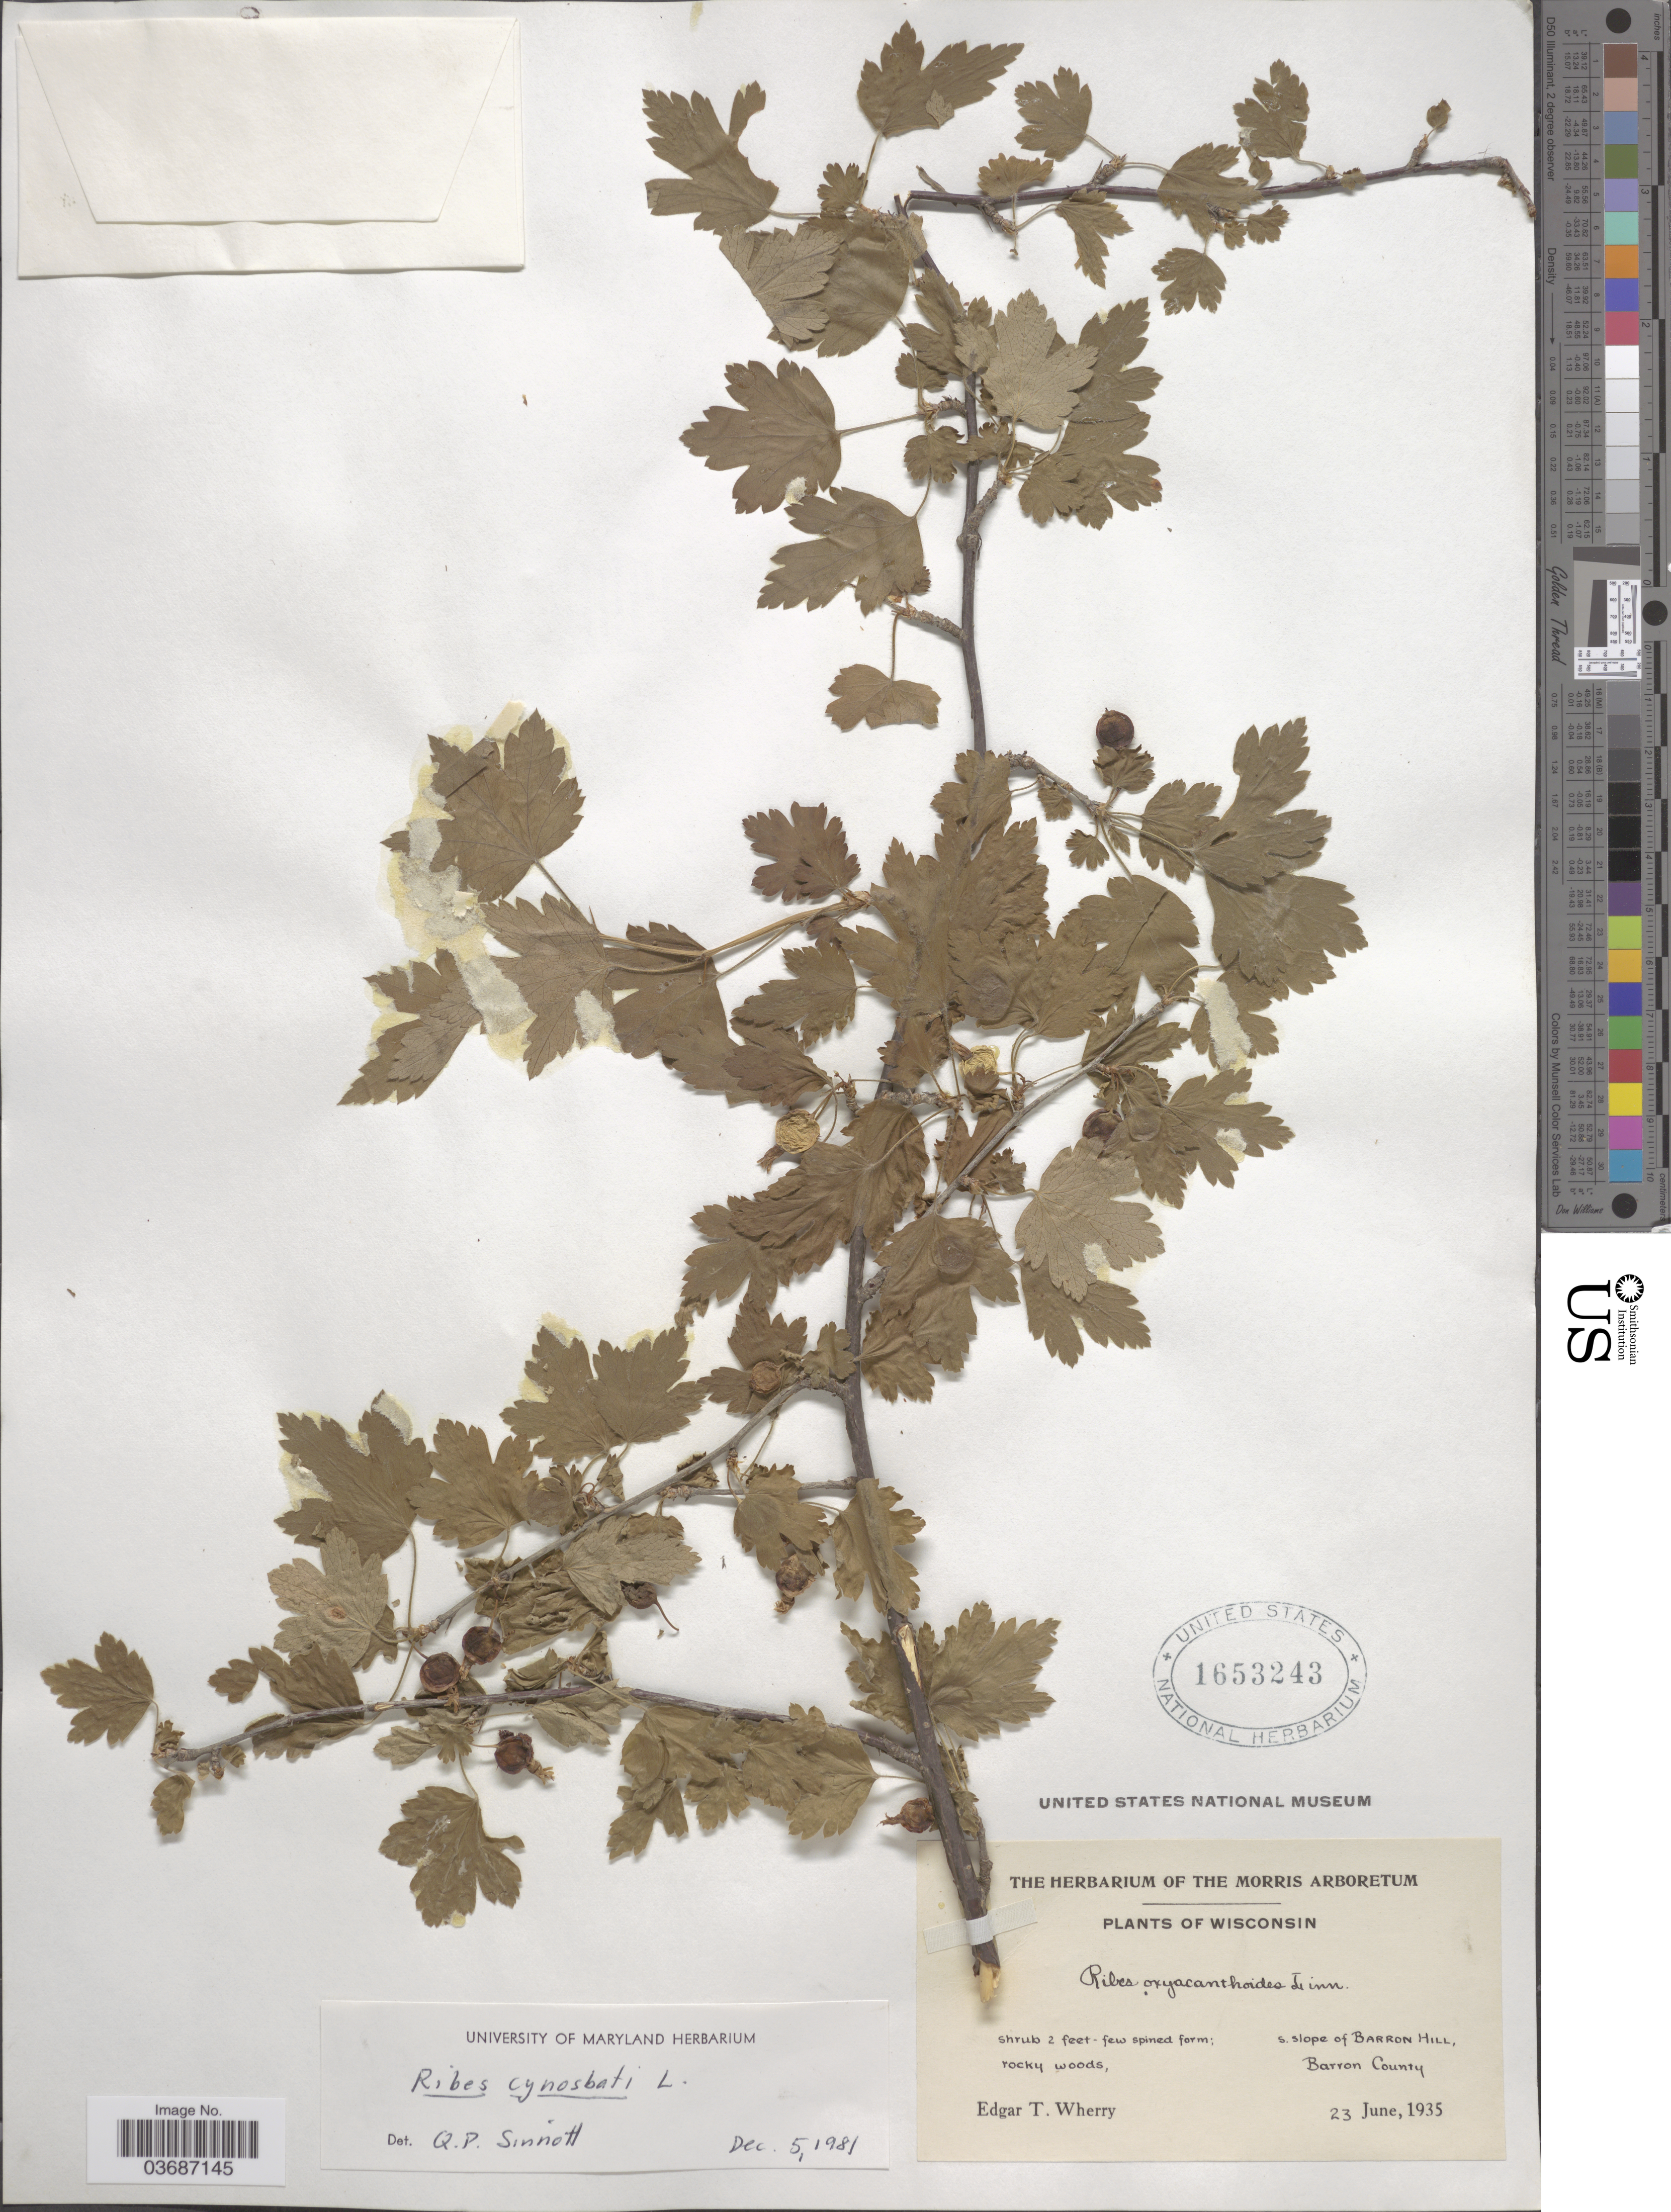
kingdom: Plantae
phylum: Tracheophyta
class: Magnoliopsida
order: Saxifragales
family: Grossulariaceae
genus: Ribes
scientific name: Ribes cynosbati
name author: L.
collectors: E. T. Wherry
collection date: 1935-06-23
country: United States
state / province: Wisconsin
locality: S. slope of Barron Hill, Barron County. Rocky woods.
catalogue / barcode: US 1653243